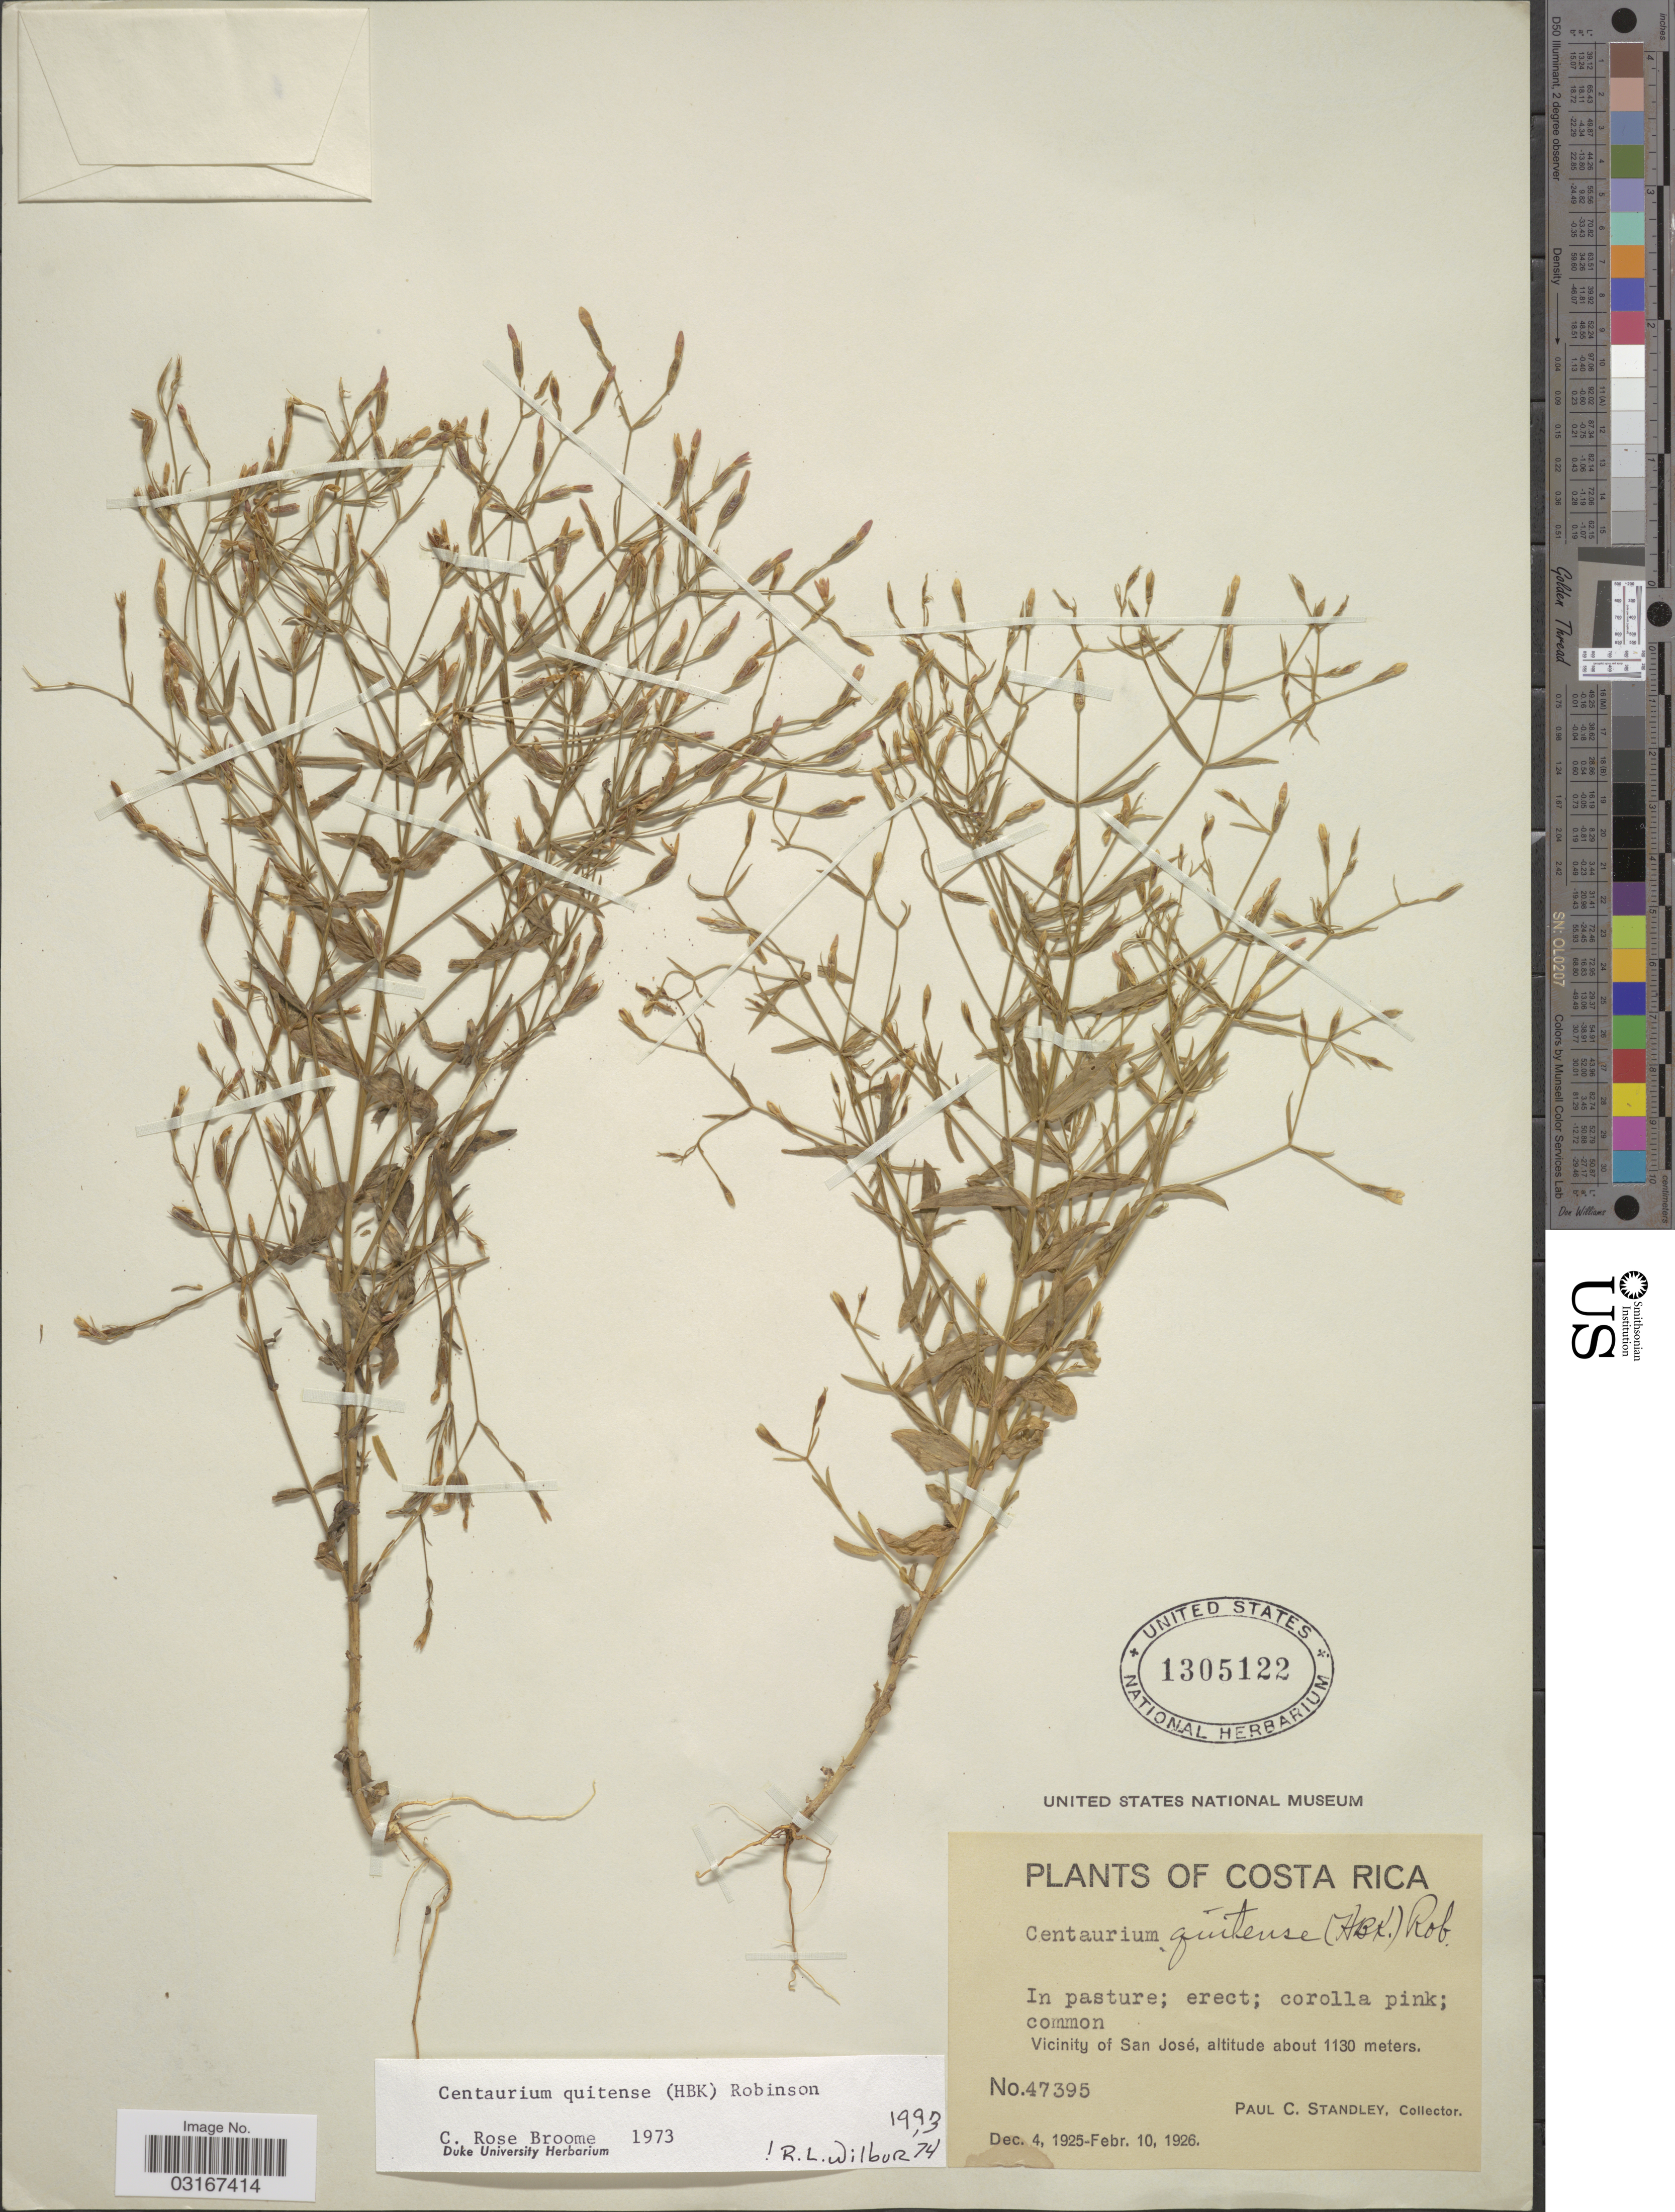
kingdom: Plantae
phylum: Tracheophyta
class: Magnoliopsida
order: Gentianales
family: Gentianaceae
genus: Centaurium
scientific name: Centaurium quitense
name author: (Kunth) B.L. Rob.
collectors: P. C. Standley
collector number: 47395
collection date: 1925-12-04/1926-02-10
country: Costa Rica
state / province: San José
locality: Vicinity of San José.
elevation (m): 1130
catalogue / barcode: US 1305122